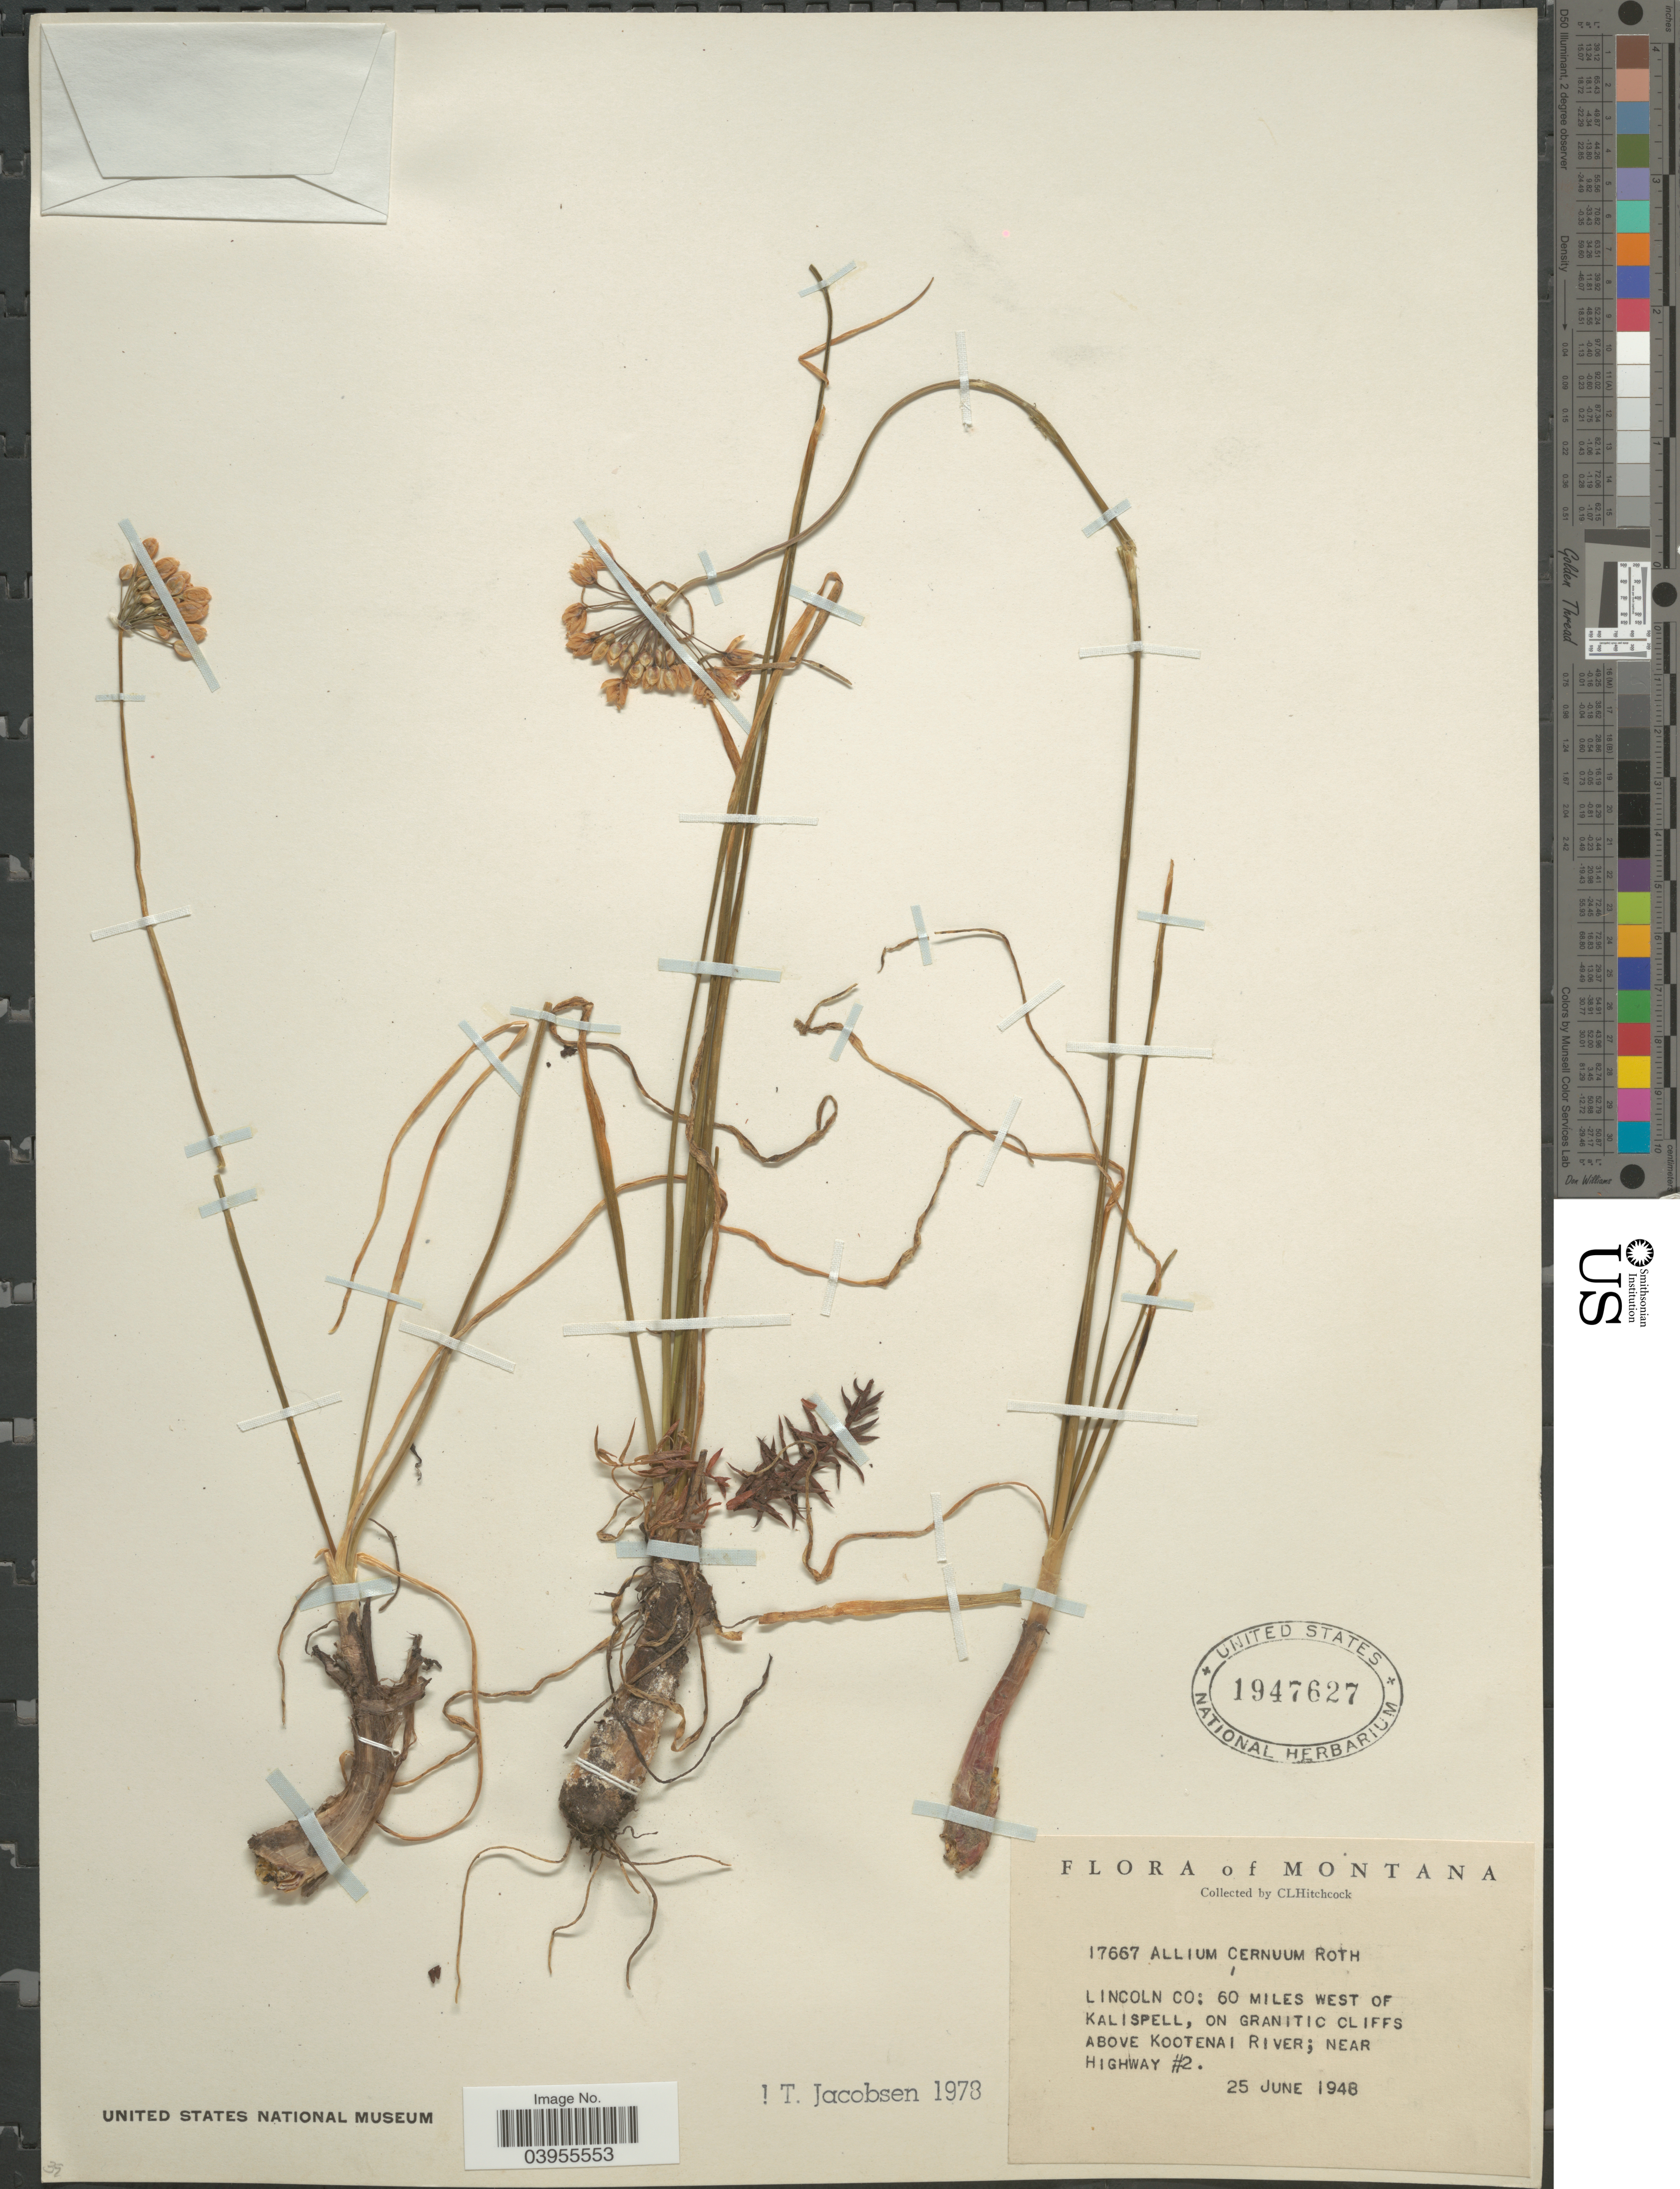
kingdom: Plantae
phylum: Tracheophyta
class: Liliopsida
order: Asparagales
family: Amaryllidaceae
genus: Allium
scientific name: Allium cernuum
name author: Roth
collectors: C. L. Hitchcock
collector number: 17667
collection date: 1948-06-25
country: United States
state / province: Montana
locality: Lincoln Co: 60 miles west of Kalispell, on granitic cliffs above Kootenai River; near Highway #2.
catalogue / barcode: US 1947627